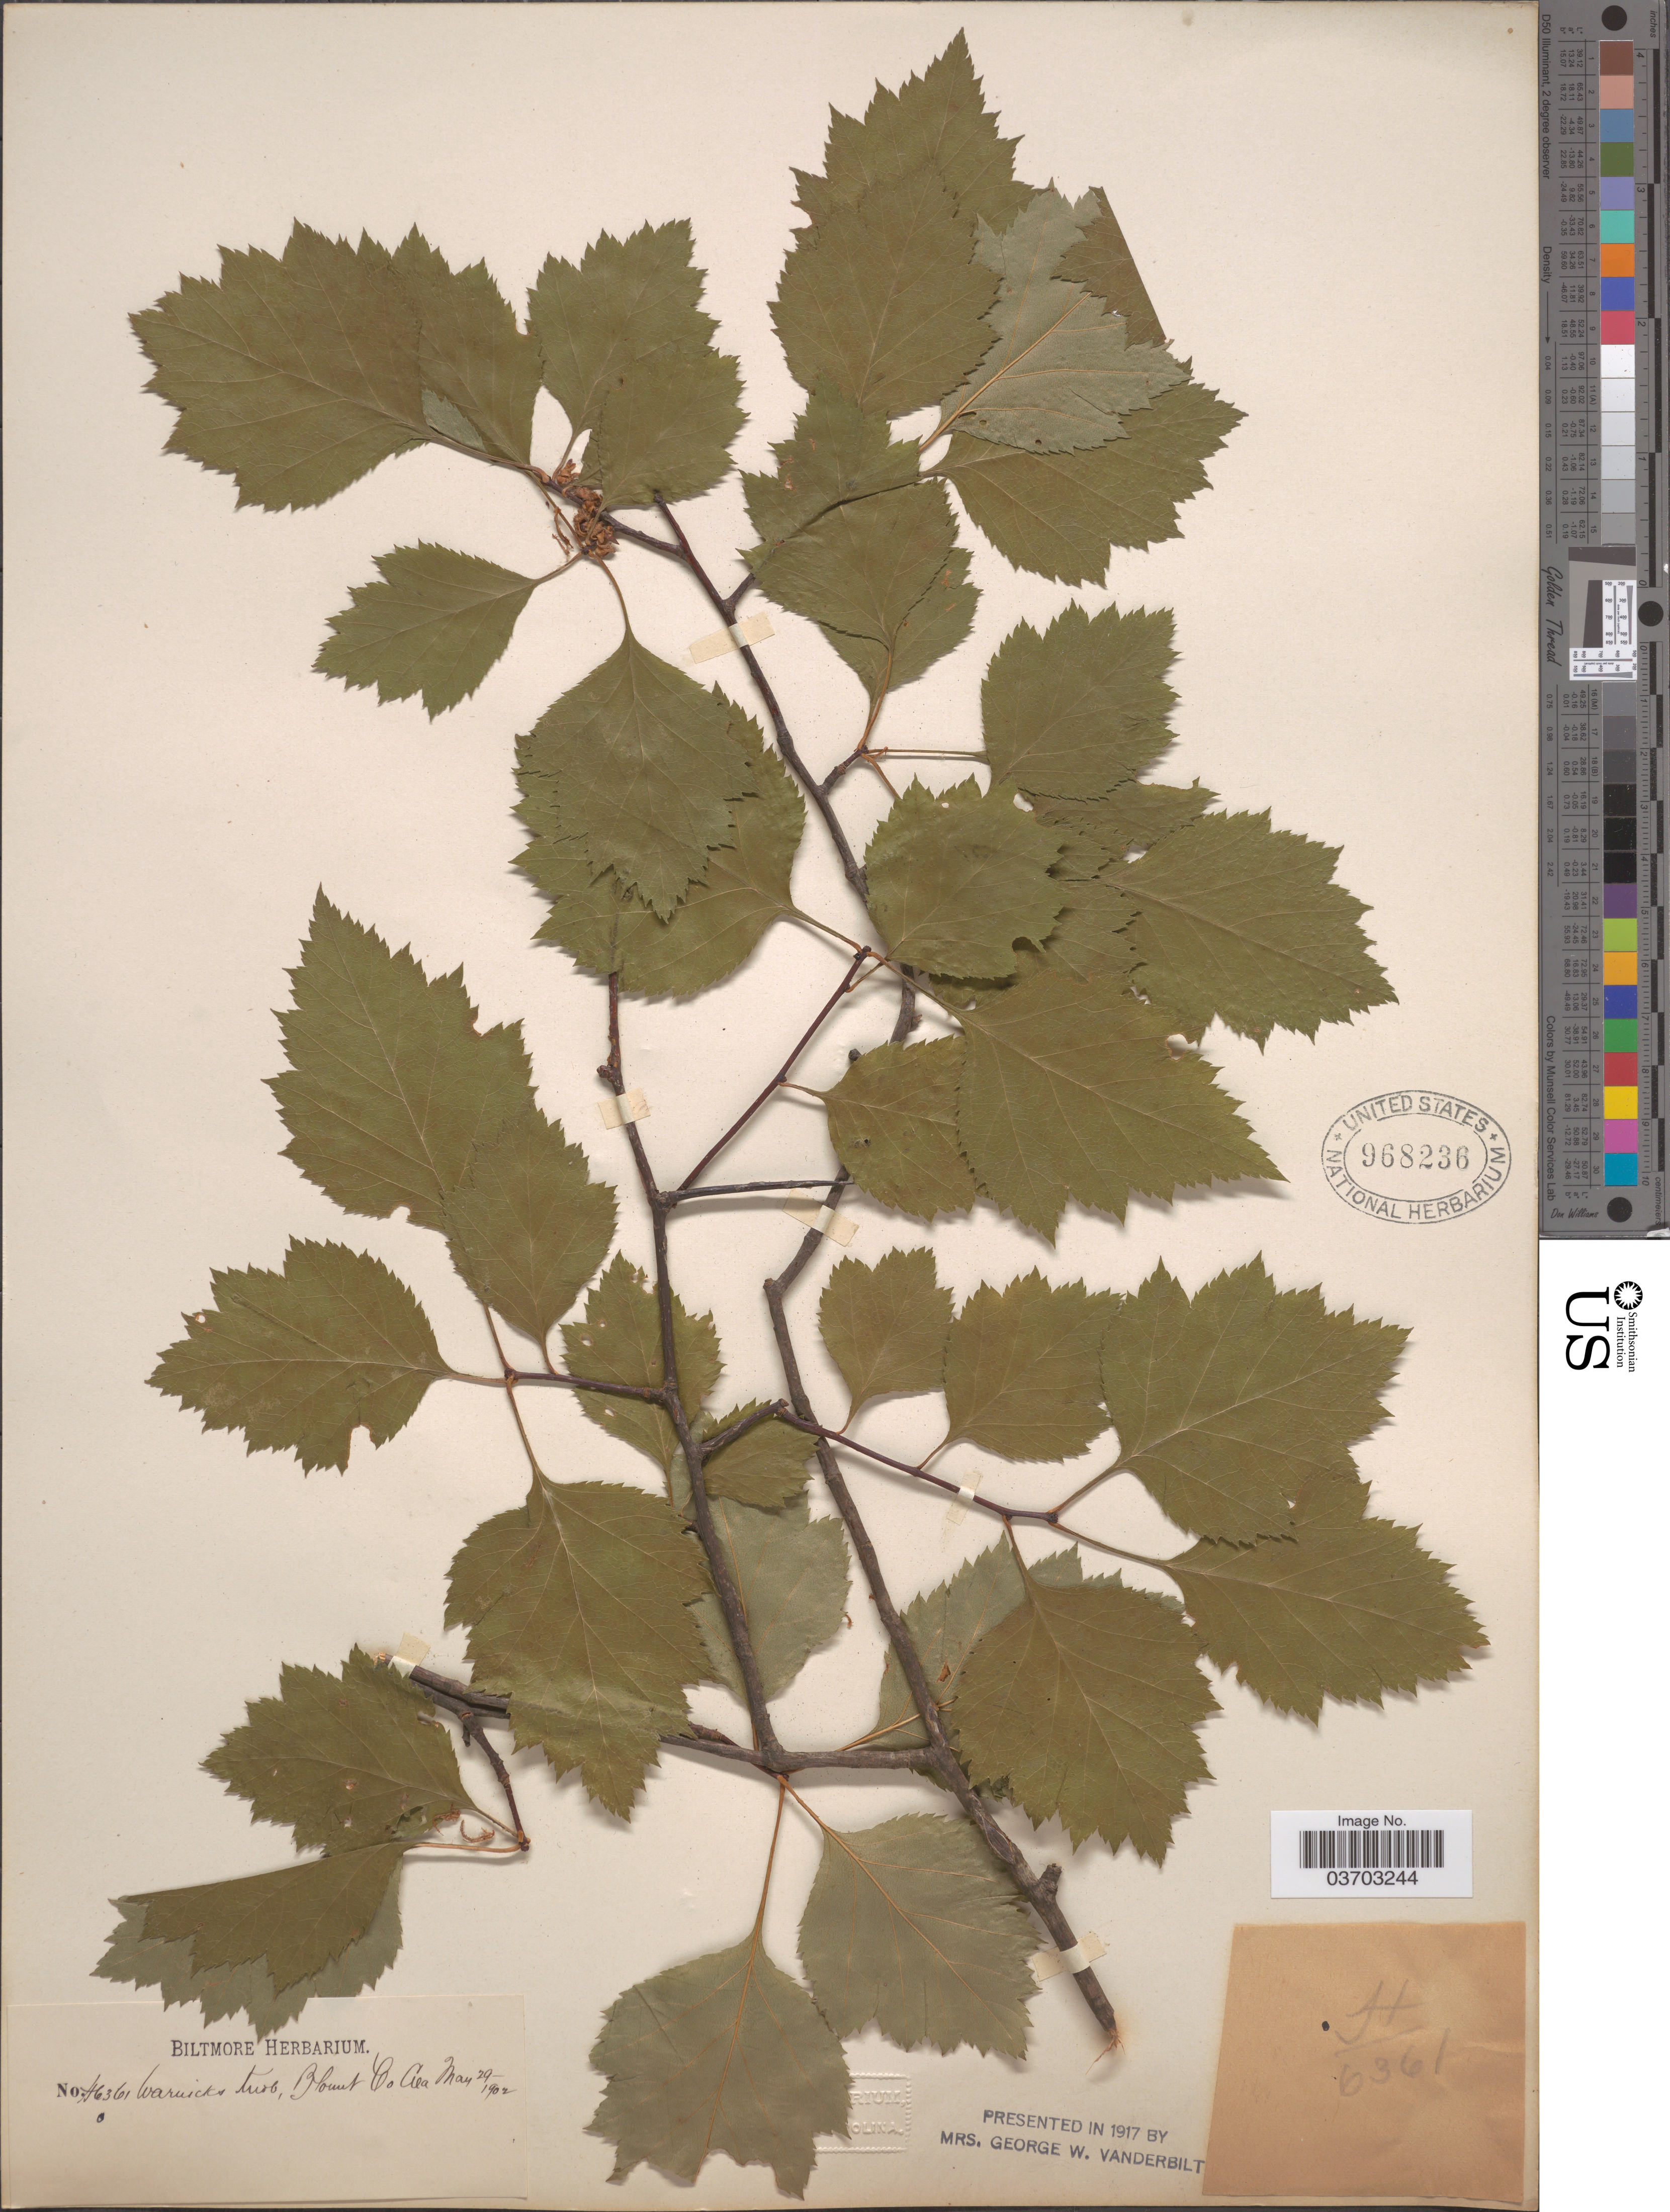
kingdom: Plantae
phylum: Tracheophyta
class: Magnoliopsida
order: Rosales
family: Rosaceae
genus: Crataegus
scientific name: Crataegus sp.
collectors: ex herb. Biltmore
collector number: H6361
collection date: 1902-05-29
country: United States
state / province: Alabama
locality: Warnicks Knob, Blount Co.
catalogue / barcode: US 968236